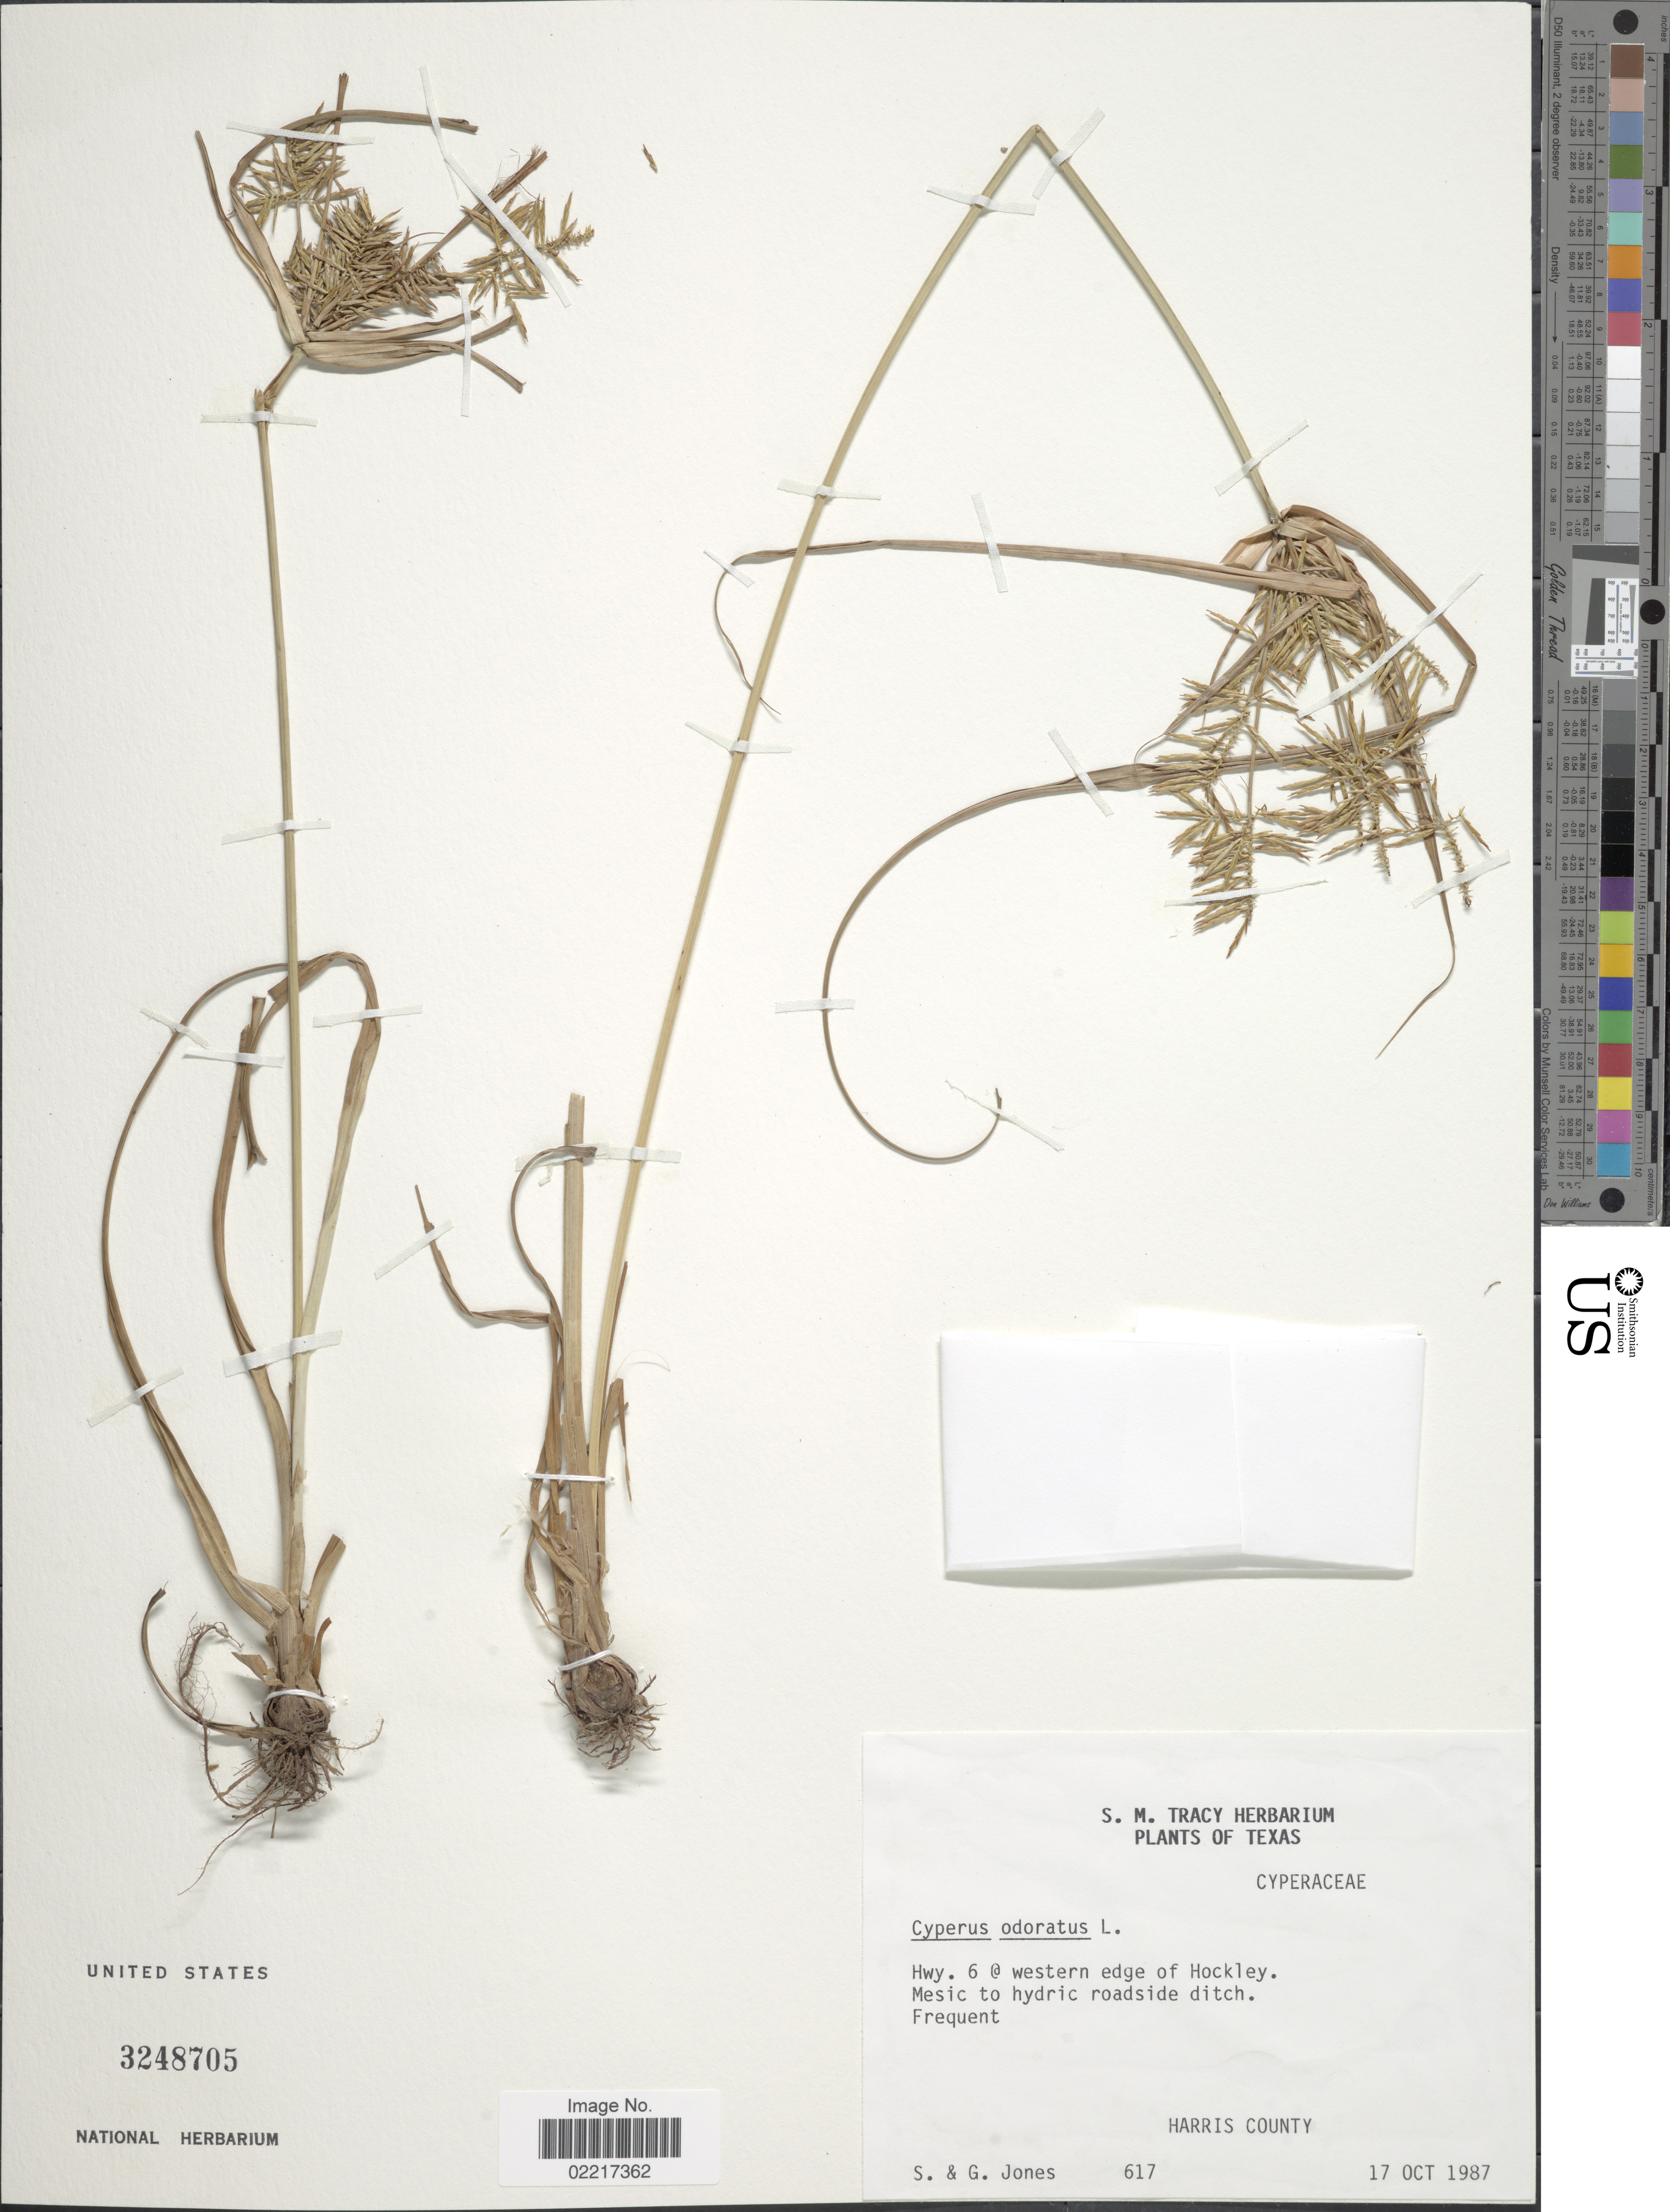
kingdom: Plantae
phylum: Tracheophyta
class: Liliopsida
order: Poales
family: Cyperaceae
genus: Cyperus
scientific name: Cyperus odoratus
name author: L.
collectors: S. Jones & G. Jones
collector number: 617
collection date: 1987-10-17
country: United States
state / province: Texas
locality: Hwy. 6 @ western edge of Hockley, Harris County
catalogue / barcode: US 3248705